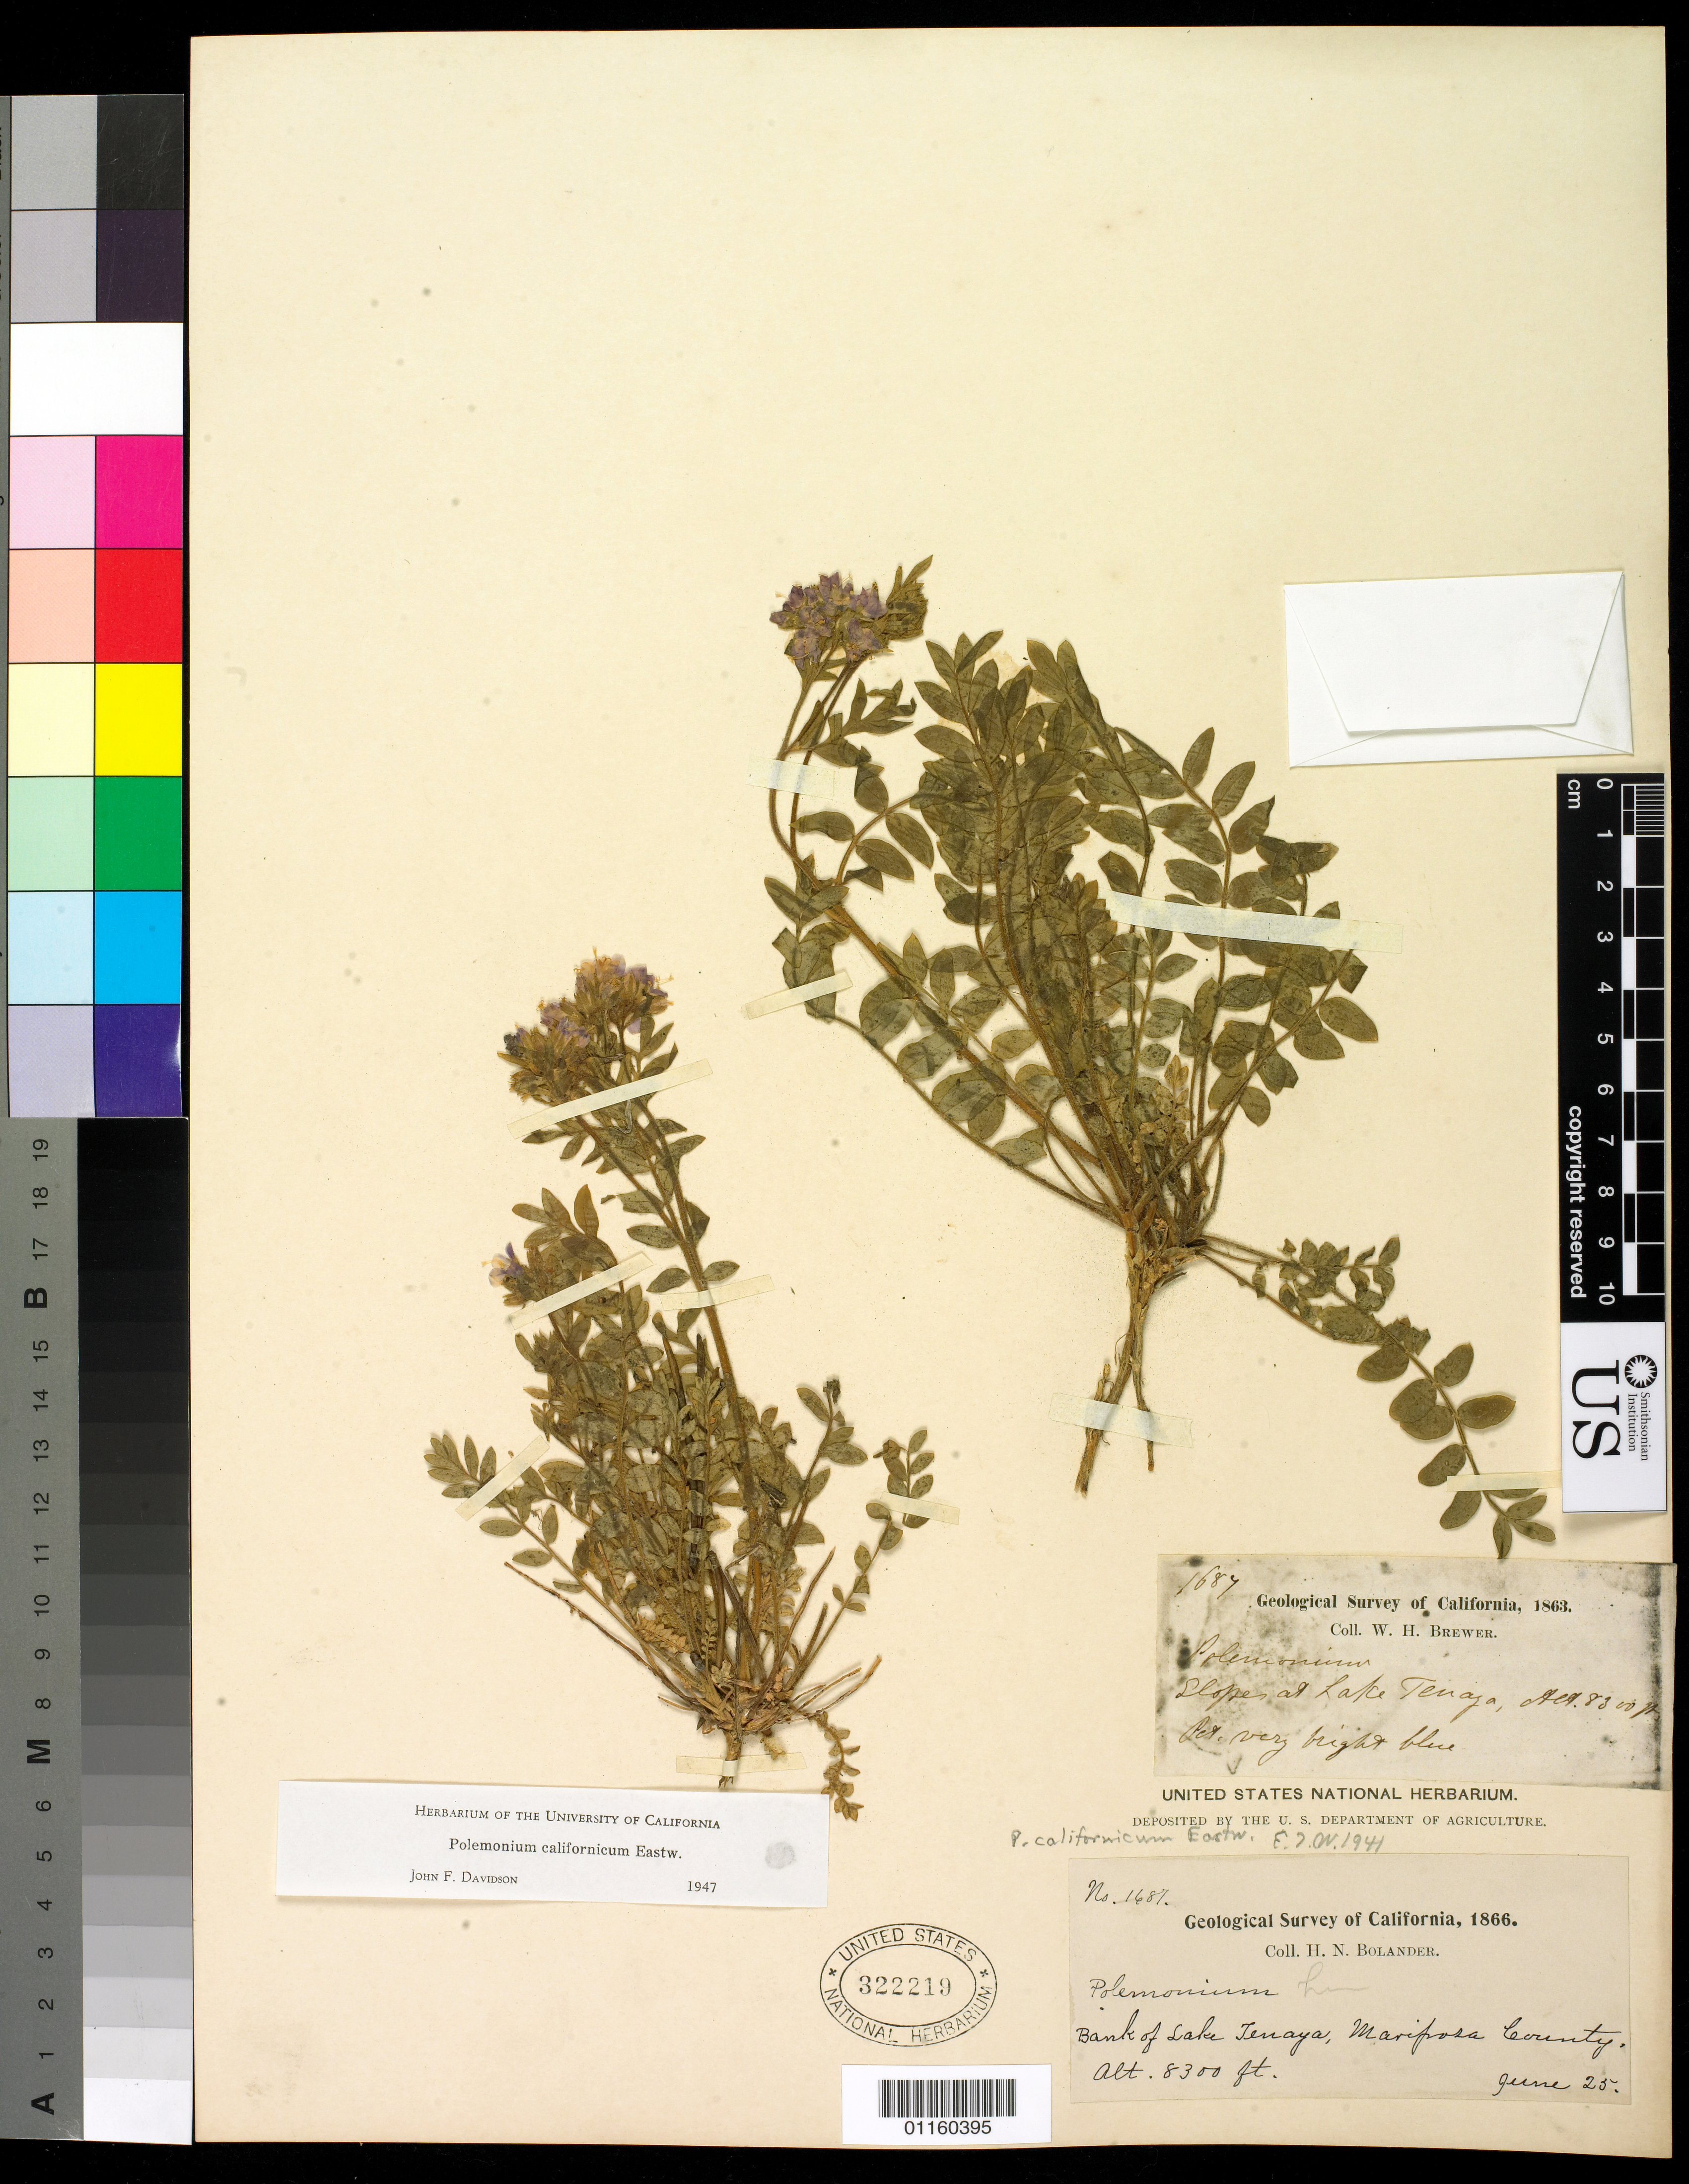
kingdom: Plantae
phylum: Tracheophyta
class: Magnoliopsida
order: Ericales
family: Polemoniaceae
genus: Polemonium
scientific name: Polemonium californicum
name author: Eastw.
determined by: Davidson, J. F.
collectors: H. Bolander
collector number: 1687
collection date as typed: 25 Jun 1866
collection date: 1866-06-25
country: United States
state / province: California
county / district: Mariposa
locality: Bank of Lake Tenaya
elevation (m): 2530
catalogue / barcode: US 322219